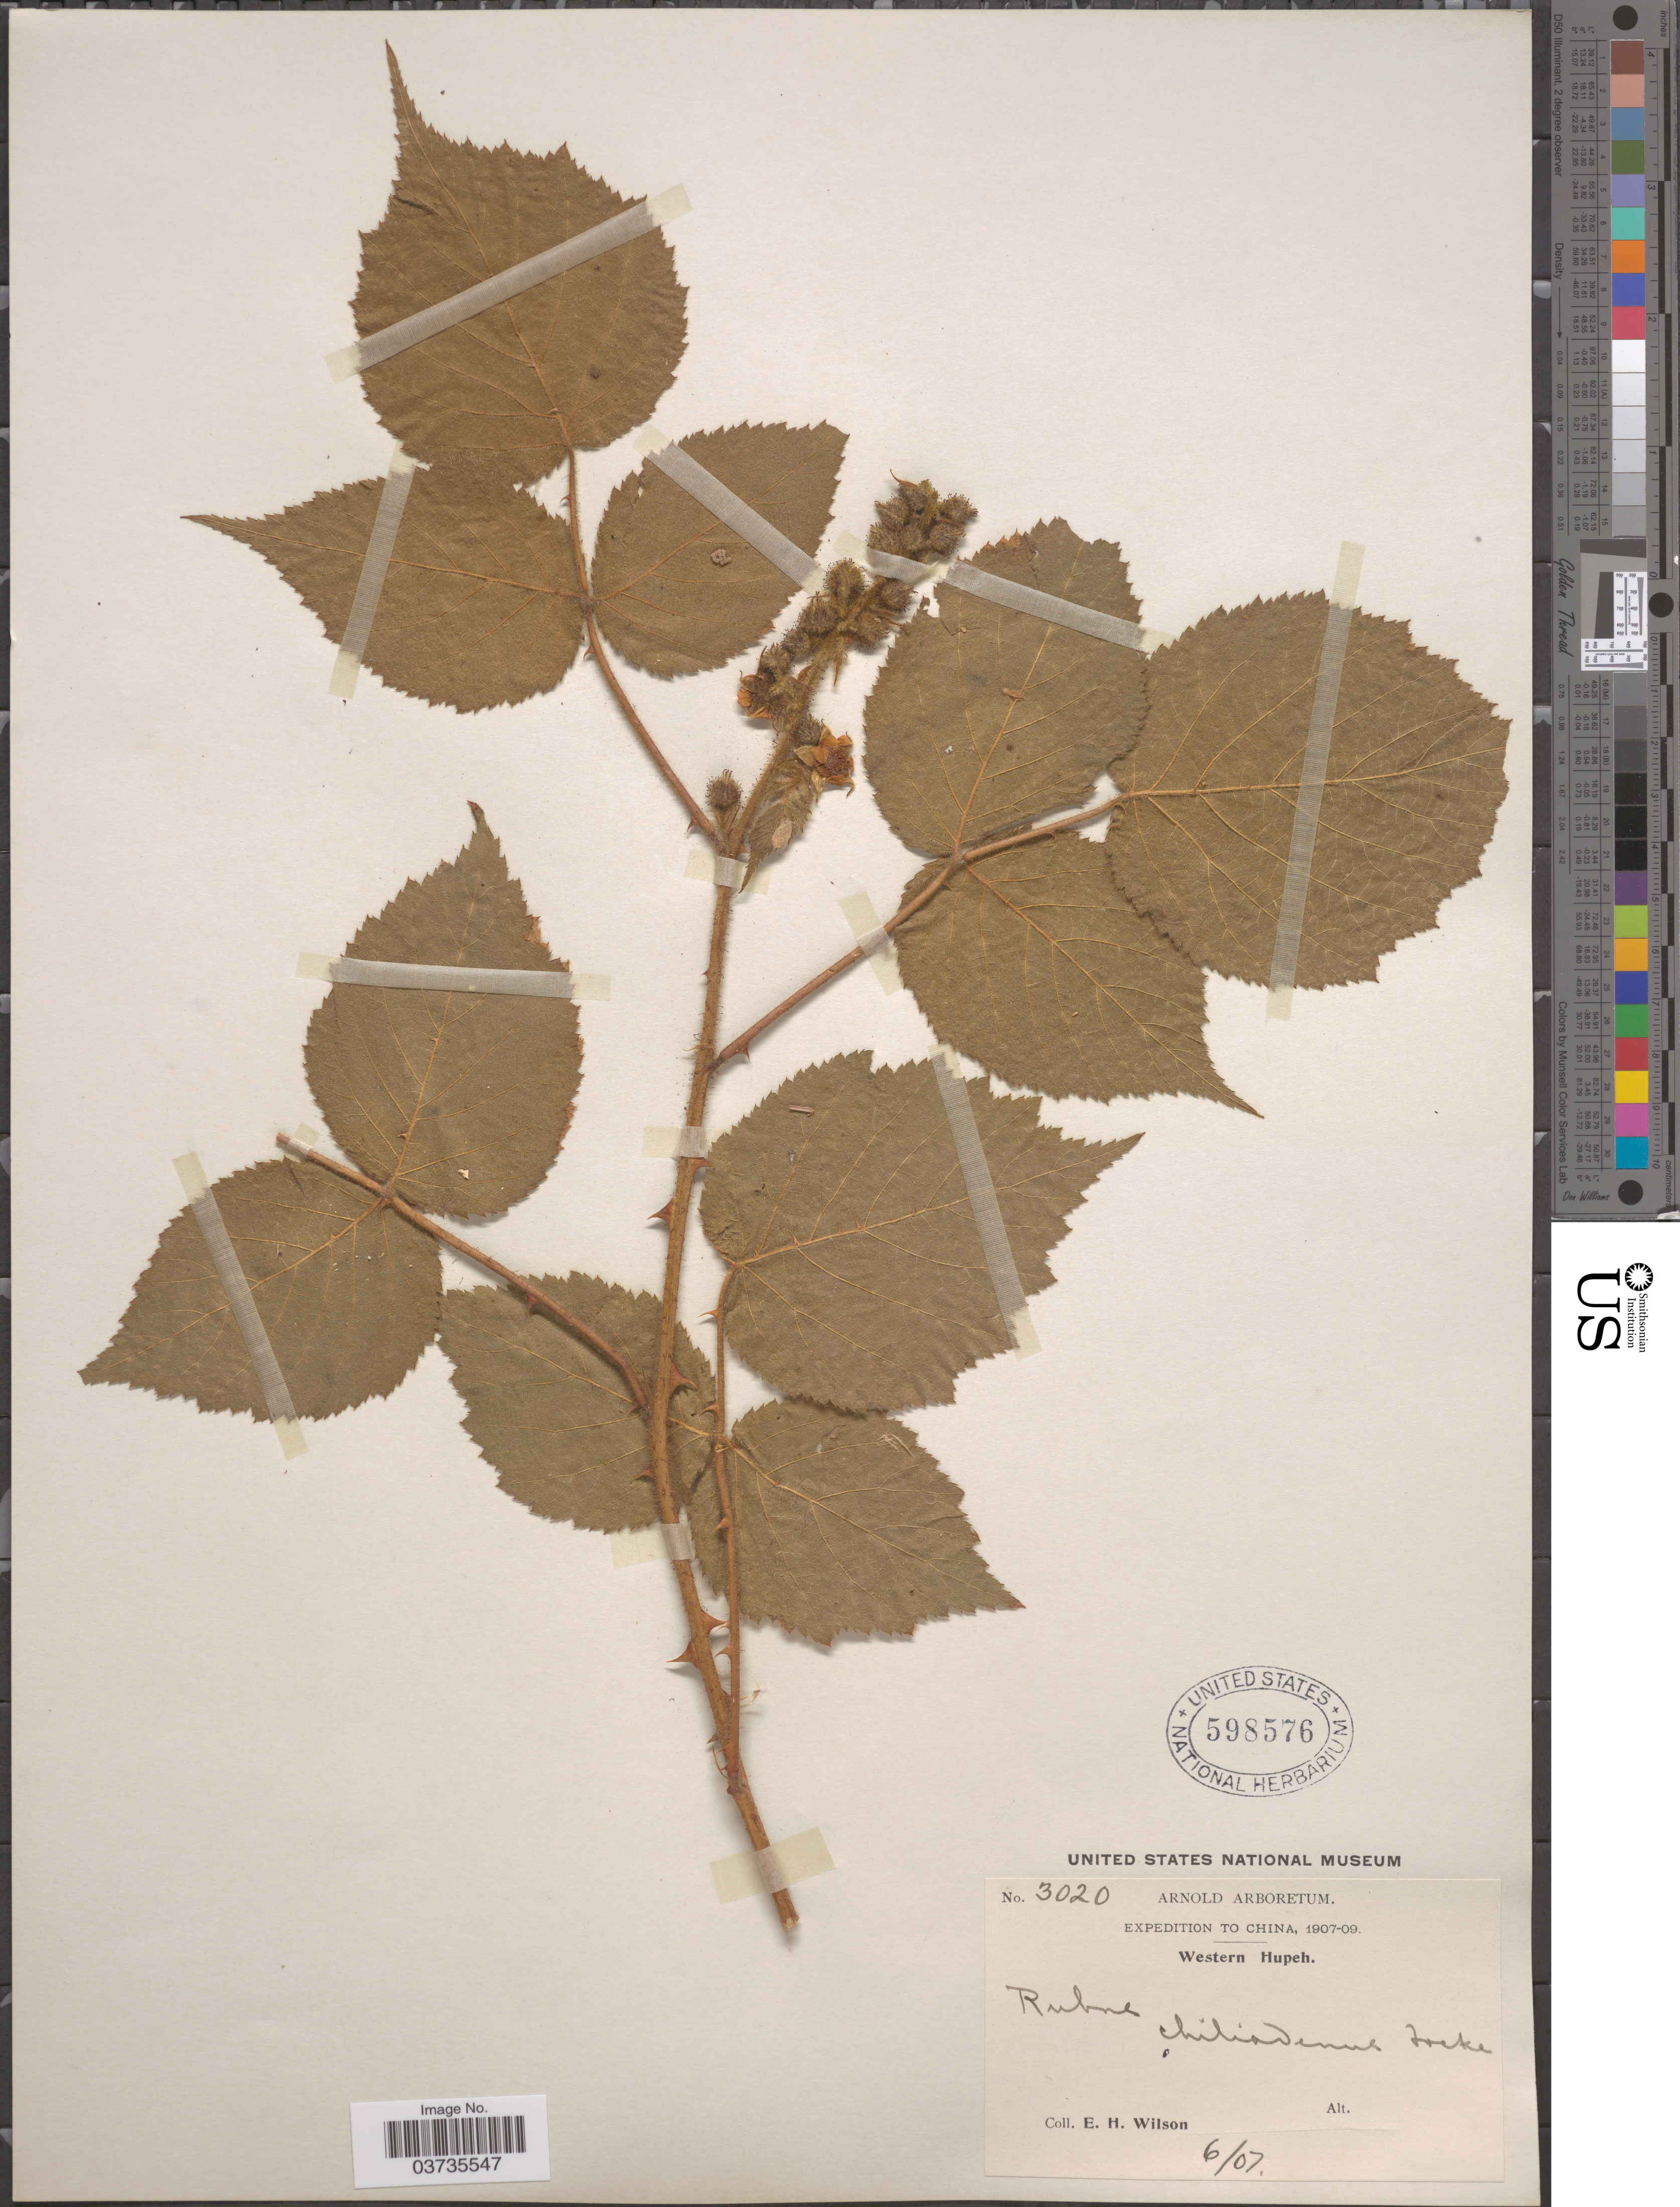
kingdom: Plantae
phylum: Tracheophyta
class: Magnoliopsida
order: Rosales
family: Rosaceae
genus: Rubus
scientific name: Rubus chiliadenus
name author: Focke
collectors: E. Wilson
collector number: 3020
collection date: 1907-06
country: China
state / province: Hubei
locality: Western Hupeh.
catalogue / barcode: US 598576